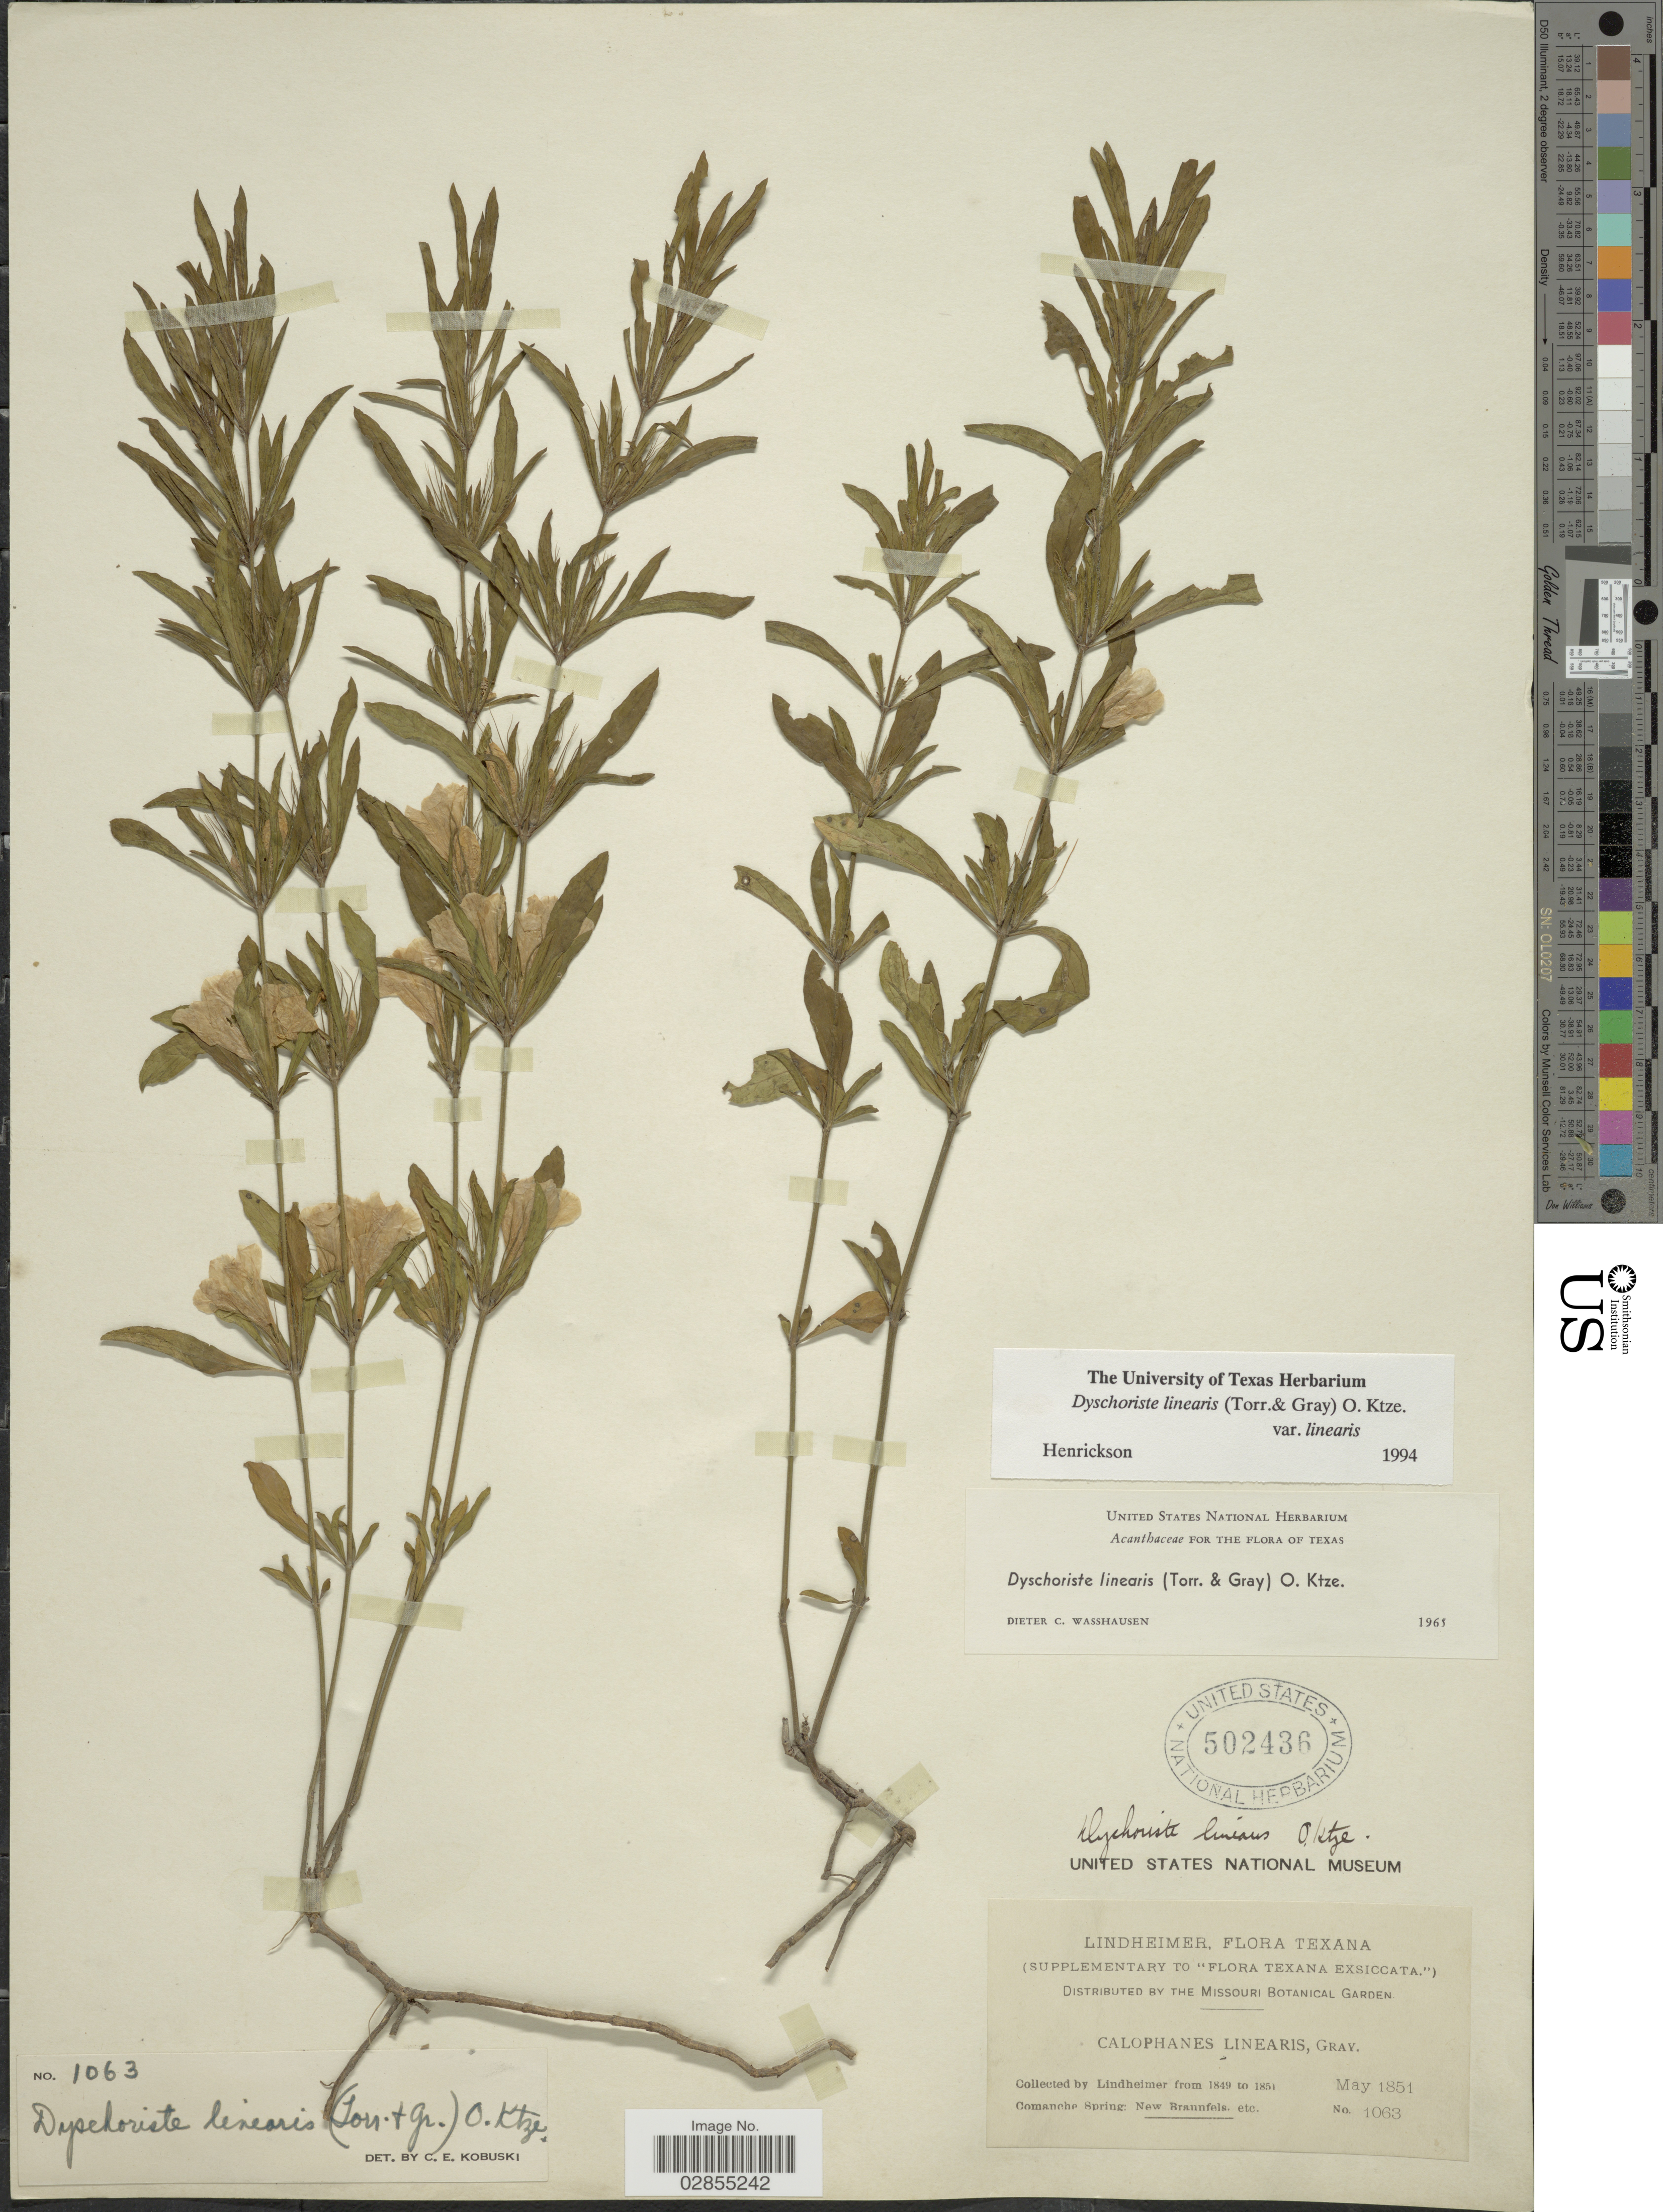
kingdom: Plantae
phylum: Tracheophyta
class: Magnoliopsida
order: Lamiales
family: Acanthaceae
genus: Dyschoriste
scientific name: Dyschoriste linearis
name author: (Torr. & A. Gray) Kuntze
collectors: F. Lindheimer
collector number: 1063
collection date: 1851-05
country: United States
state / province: Texas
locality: Comanche Spring: New Braunfels etc.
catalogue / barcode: US 502436